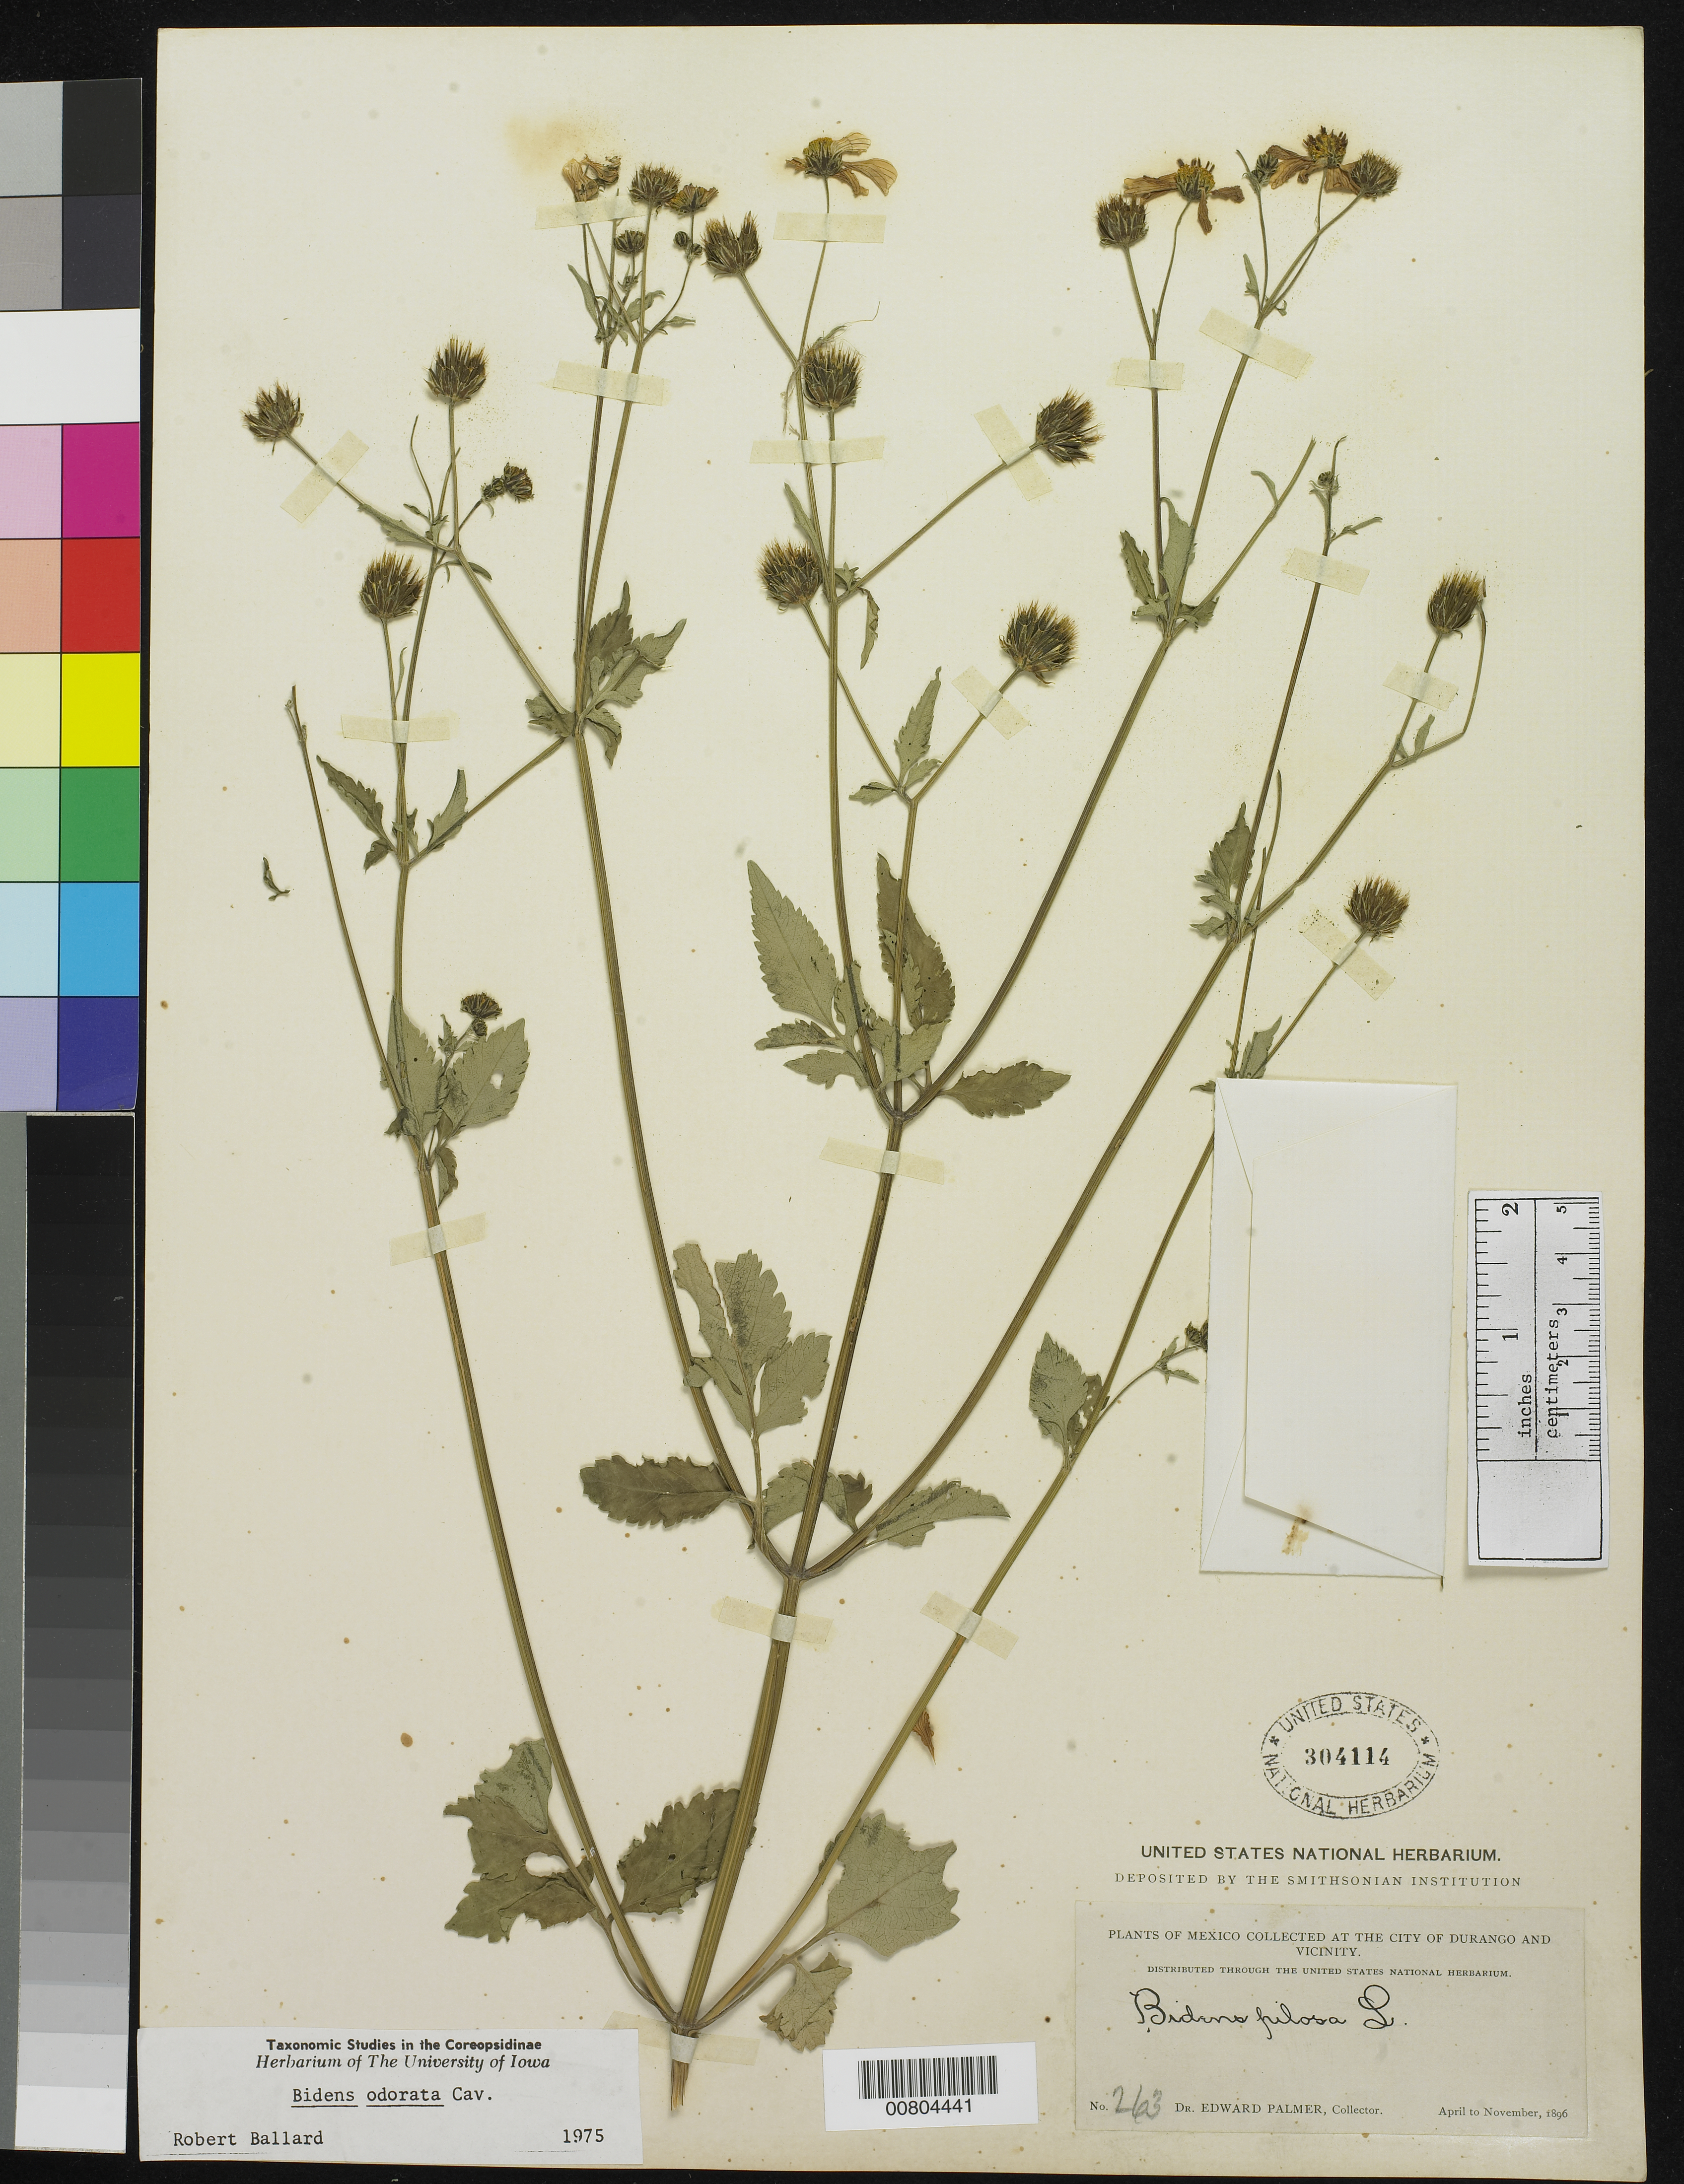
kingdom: Plantae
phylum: Tracheophyta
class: Magnoliopsida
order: Asterales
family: Asteraceae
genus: Bidens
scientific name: Bidens odorata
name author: Cav.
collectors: E. Palmer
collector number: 263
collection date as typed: Apr 1896 to -- Nov 1896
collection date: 1896-04/1896-11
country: Mexico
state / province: Durango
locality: City of Durango and vicinity.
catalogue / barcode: US 304114